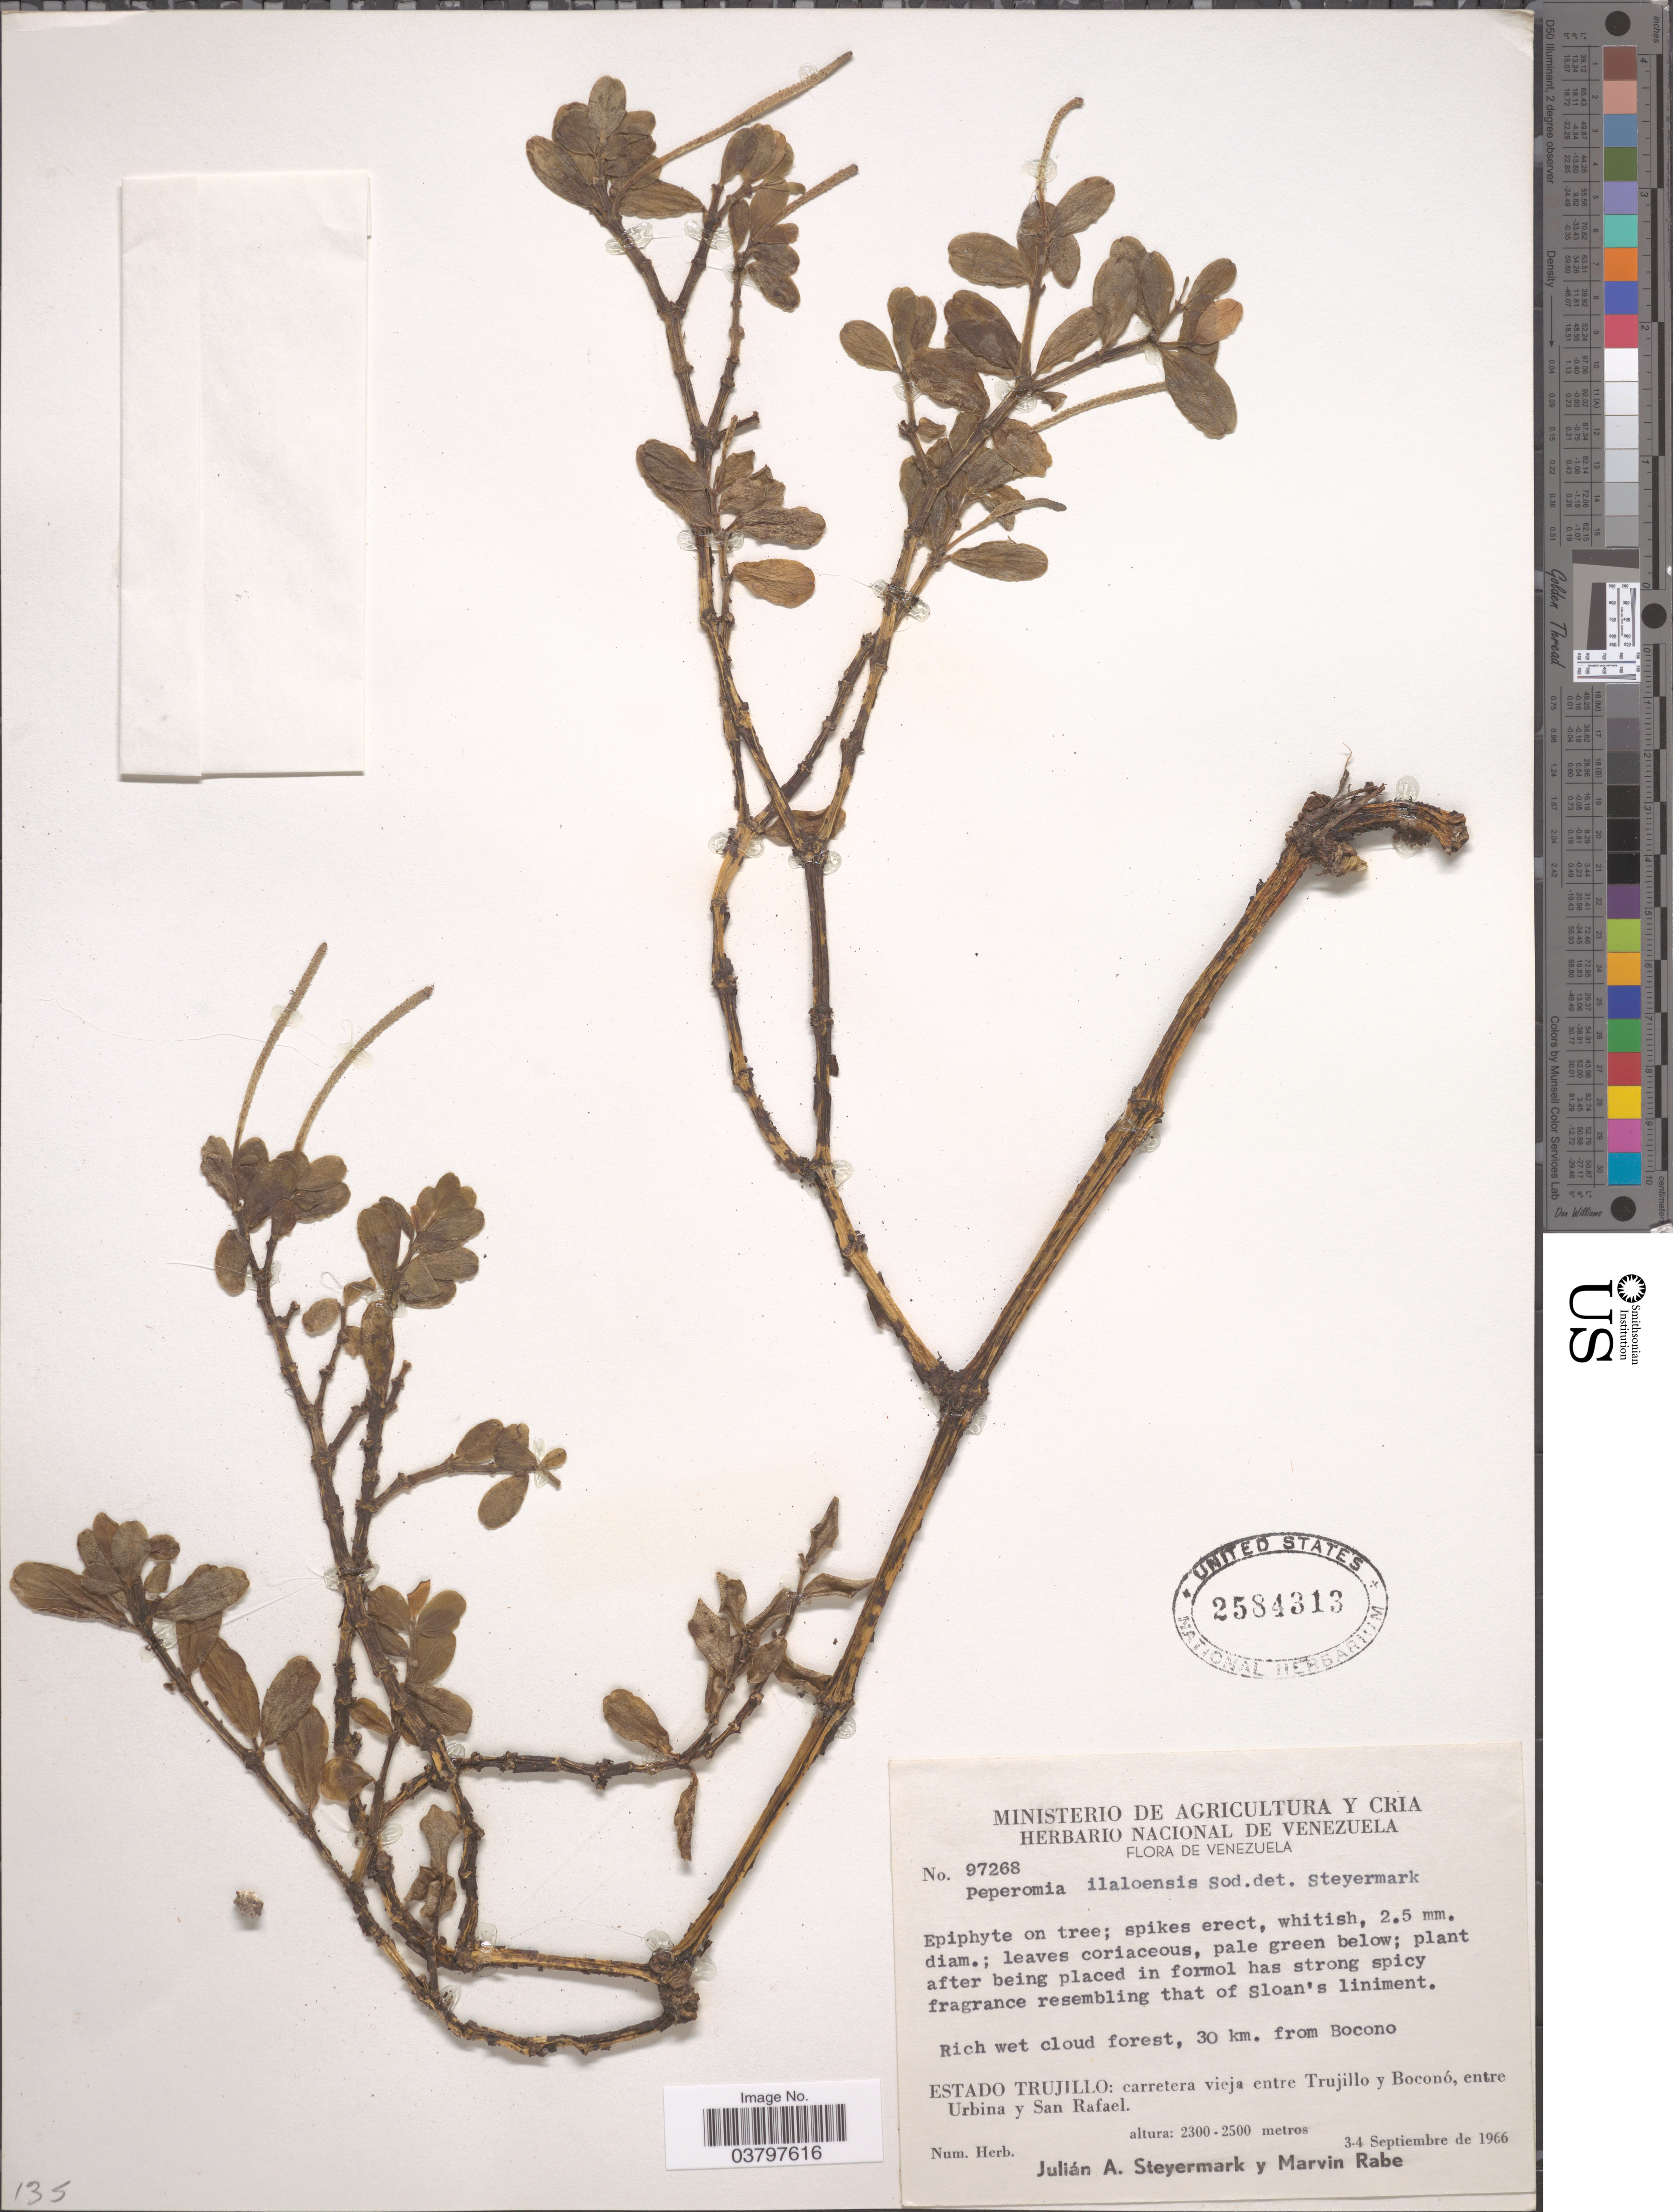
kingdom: Plantae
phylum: Tracheophyta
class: Magnoliopsida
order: Piperales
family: Piperaceae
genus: Peperomia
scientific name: Peperomia ilaloensis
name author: Sodiro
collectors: J. Steyermark & M. Rabe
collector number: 97268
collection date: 1966-09-03/1966-09-04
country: Venezuela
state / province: Trujillo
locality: Estado Trujillo: carretera vieja entre Trujillo y Boconó, entre Urbina y San Rafael.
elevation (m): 2300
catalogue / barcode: US 2584313